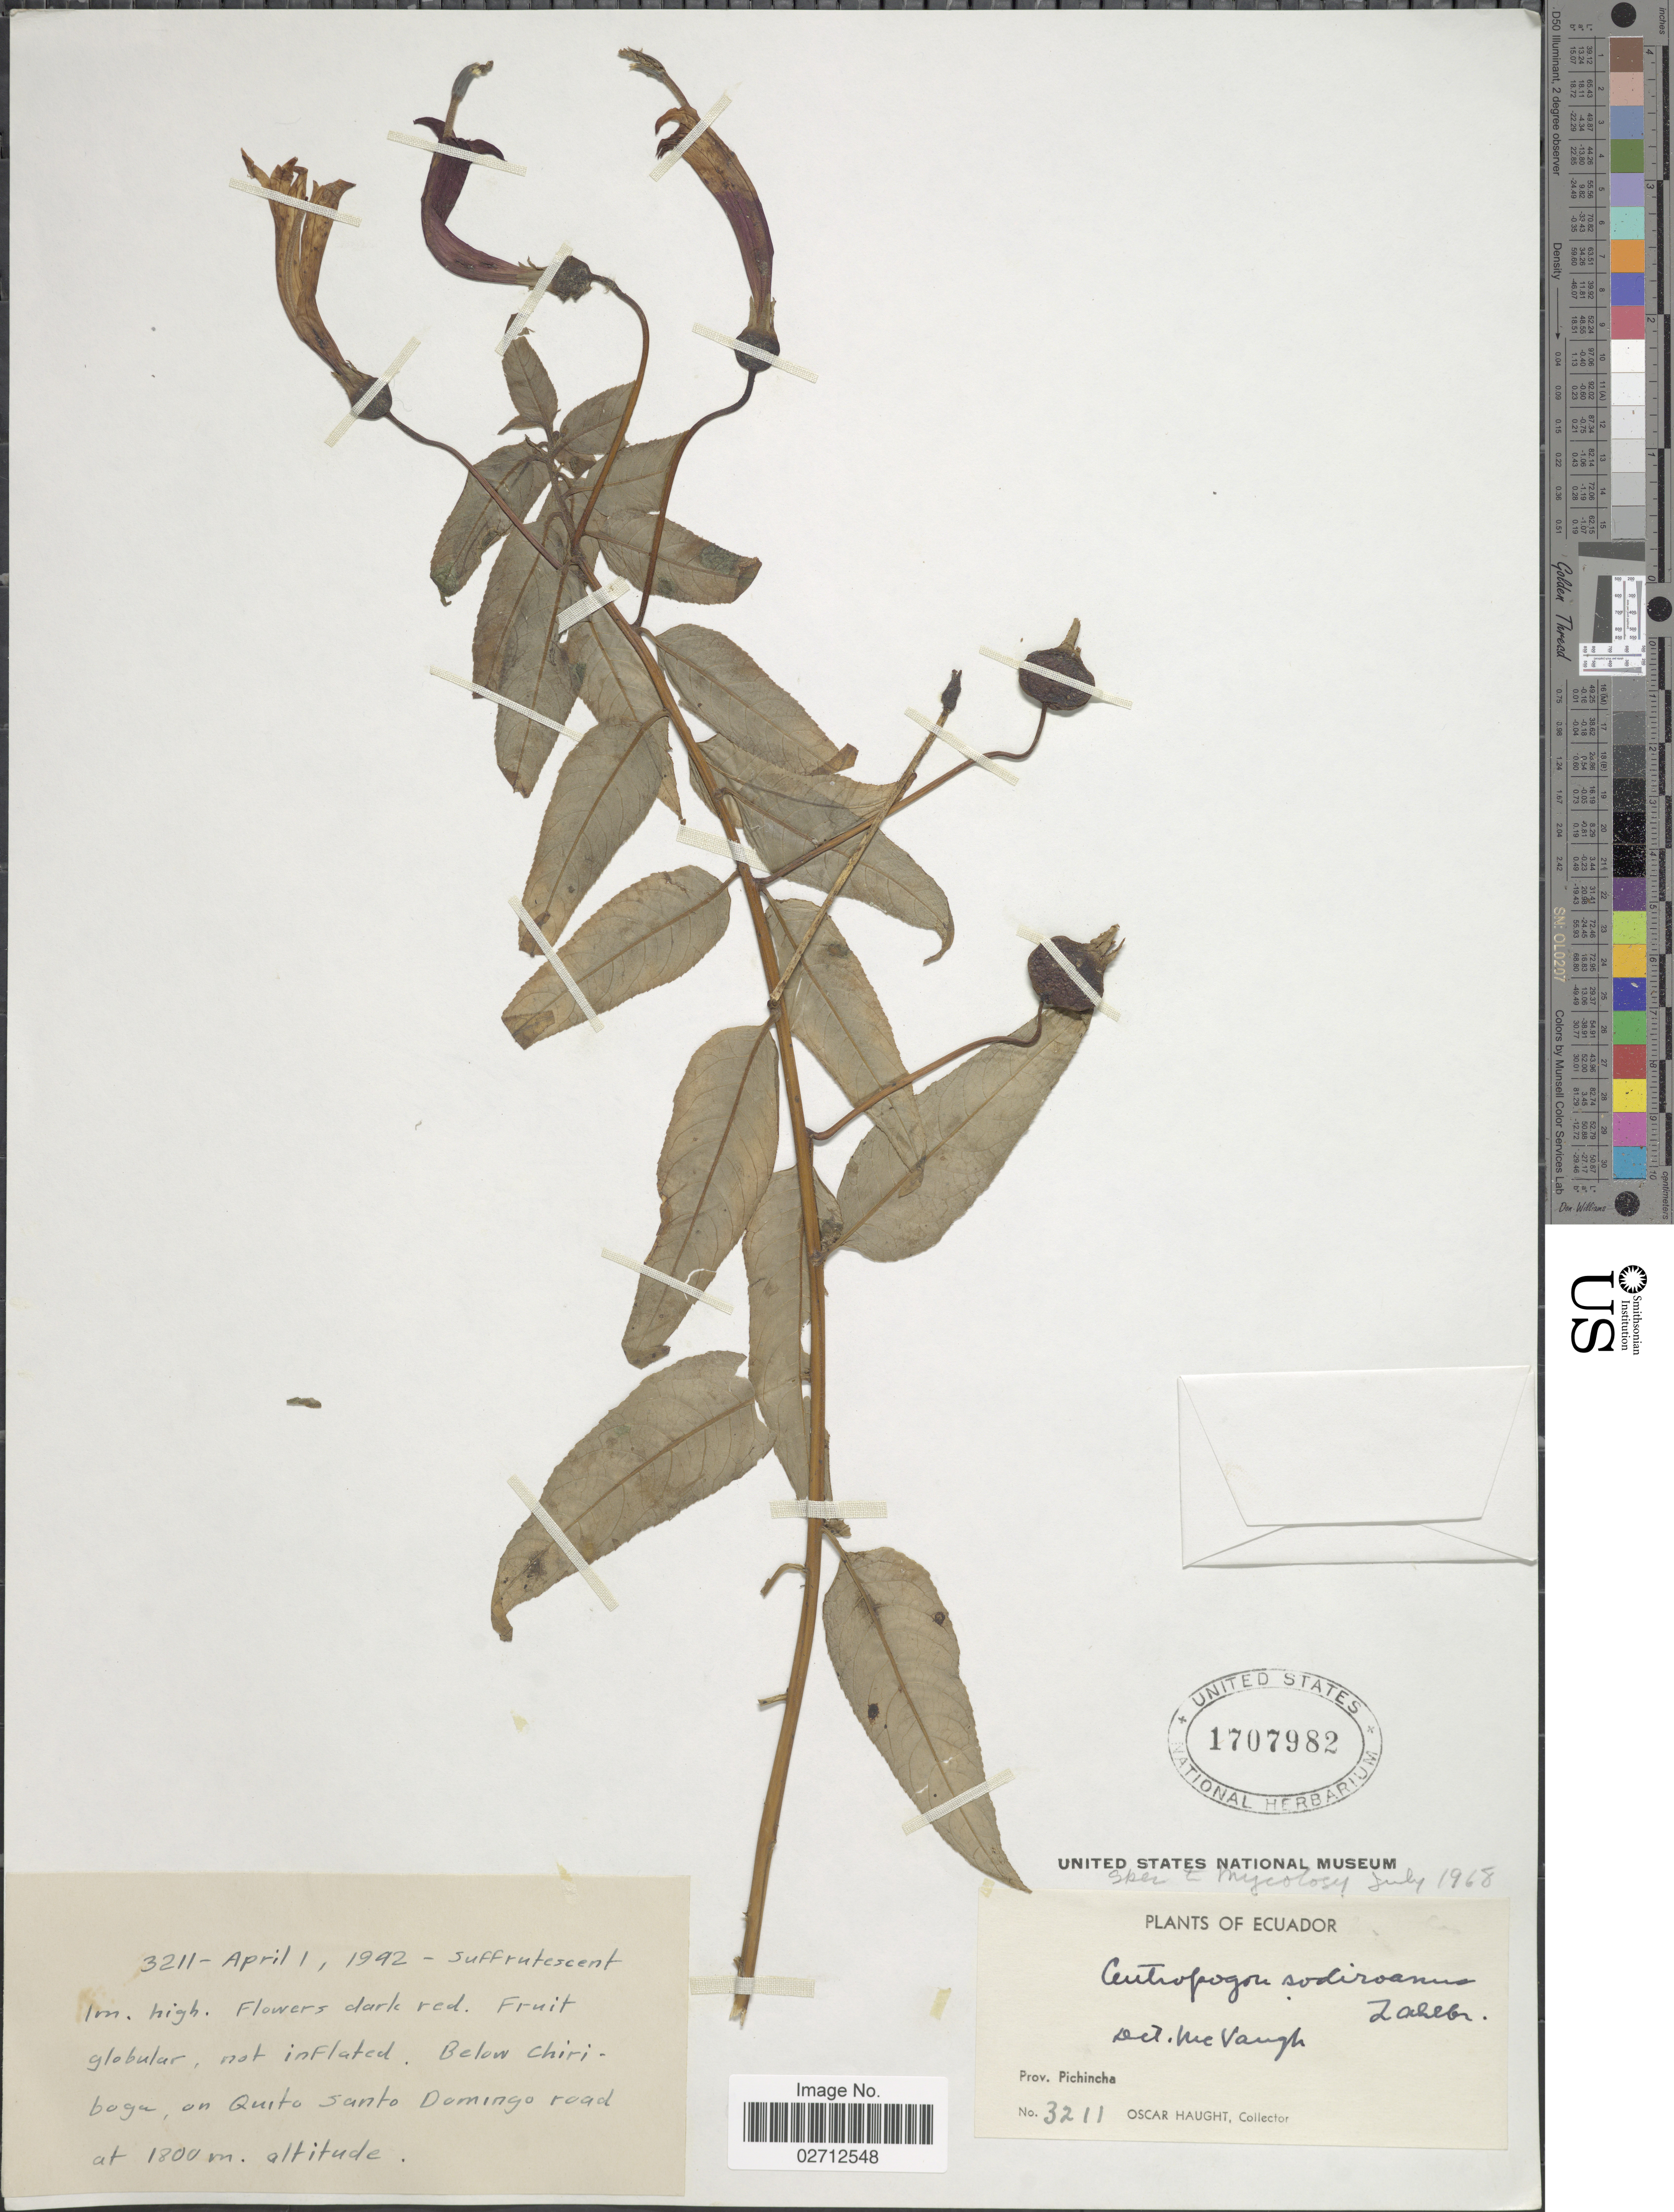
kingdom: Plantae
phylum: Tracheophyta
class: Magnoliopsida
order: Asterales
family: Campanulaceae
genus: Centropogon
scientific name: Centropogon sodiroanus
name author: Zahlbr.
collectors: O. Haught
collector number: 3211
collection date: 1992-04-01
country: Ecuador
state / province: Pichincha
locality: Below Chiriboga, on Quito Santo Domingo road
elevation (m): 1800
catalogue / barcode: US 1707982